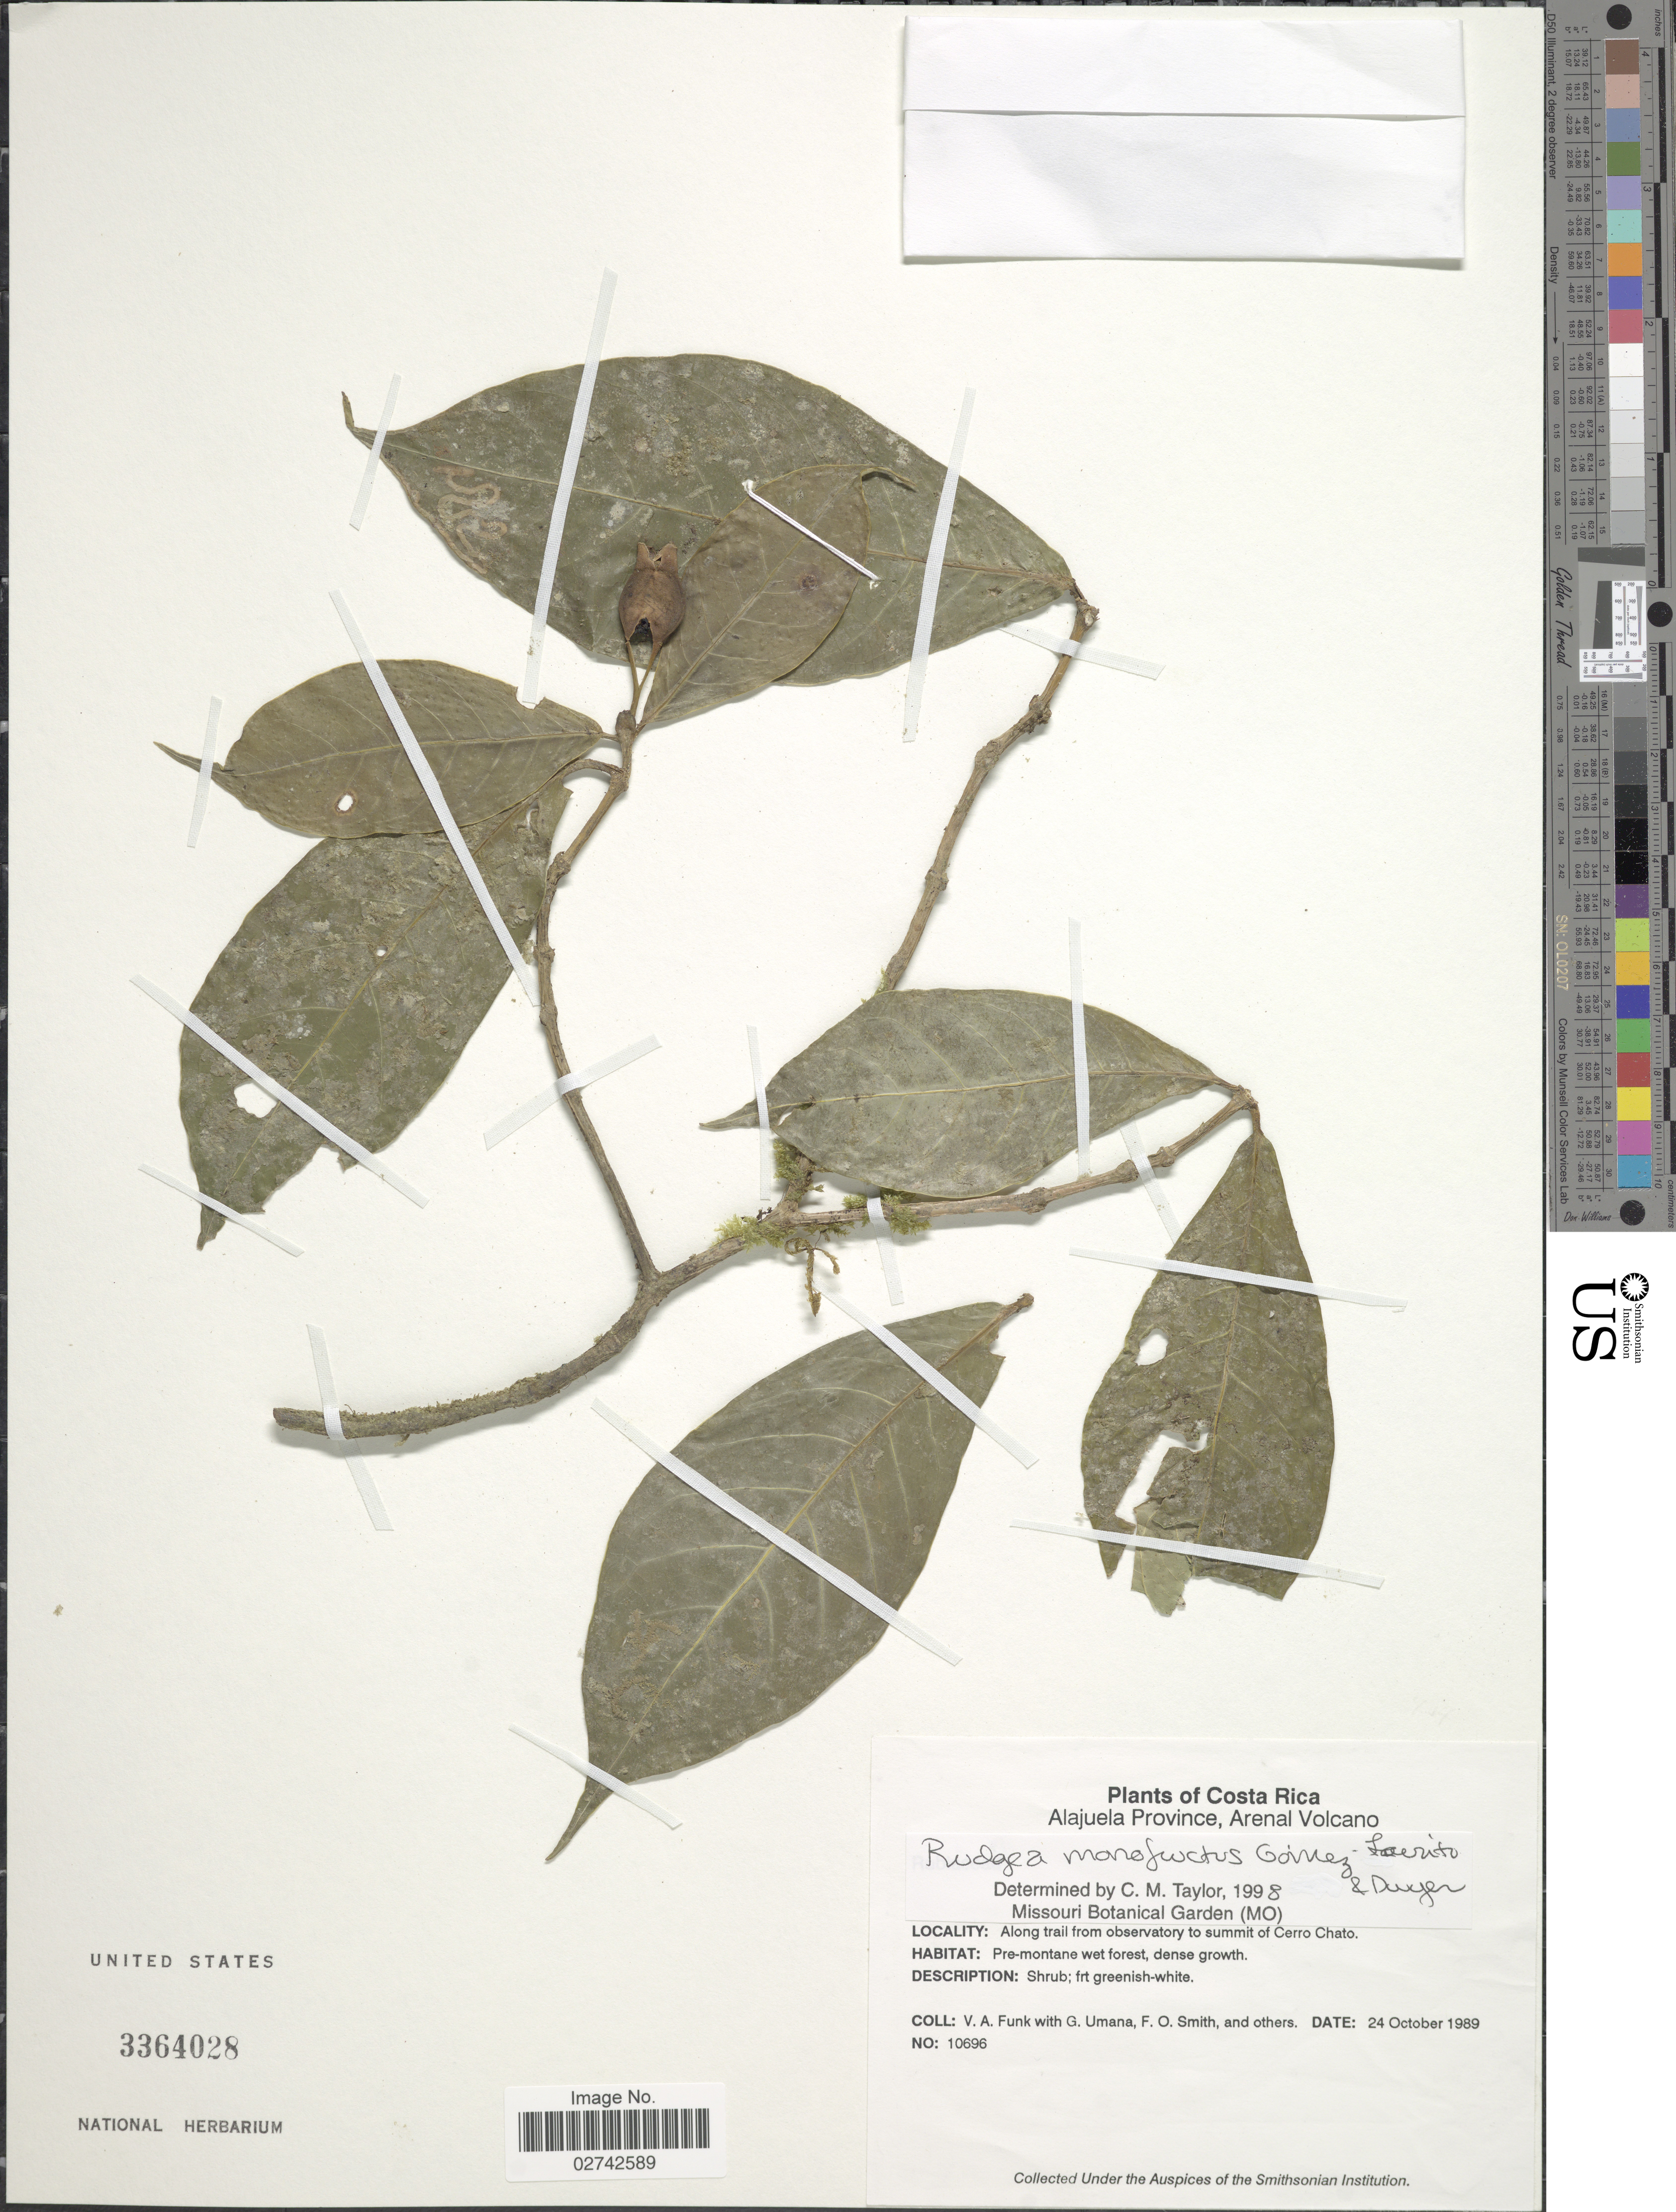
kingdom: Plantae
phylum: Tracheophyta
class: Magnoliopsida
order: Gentianales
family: Rubiaceae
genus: Rudgea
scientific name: Rudgea monofructus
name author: Gómez-Laur. & Dwyer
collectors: V. Funk, G. Umana, F. Smith & et al.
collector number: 10696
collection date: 1989-10-24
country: Costa Rica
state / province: Alajuela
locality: Alajuela Province, Arenal Volcano, Along trail from observatory to summit of Cerro Chato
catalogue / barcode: US 3364028